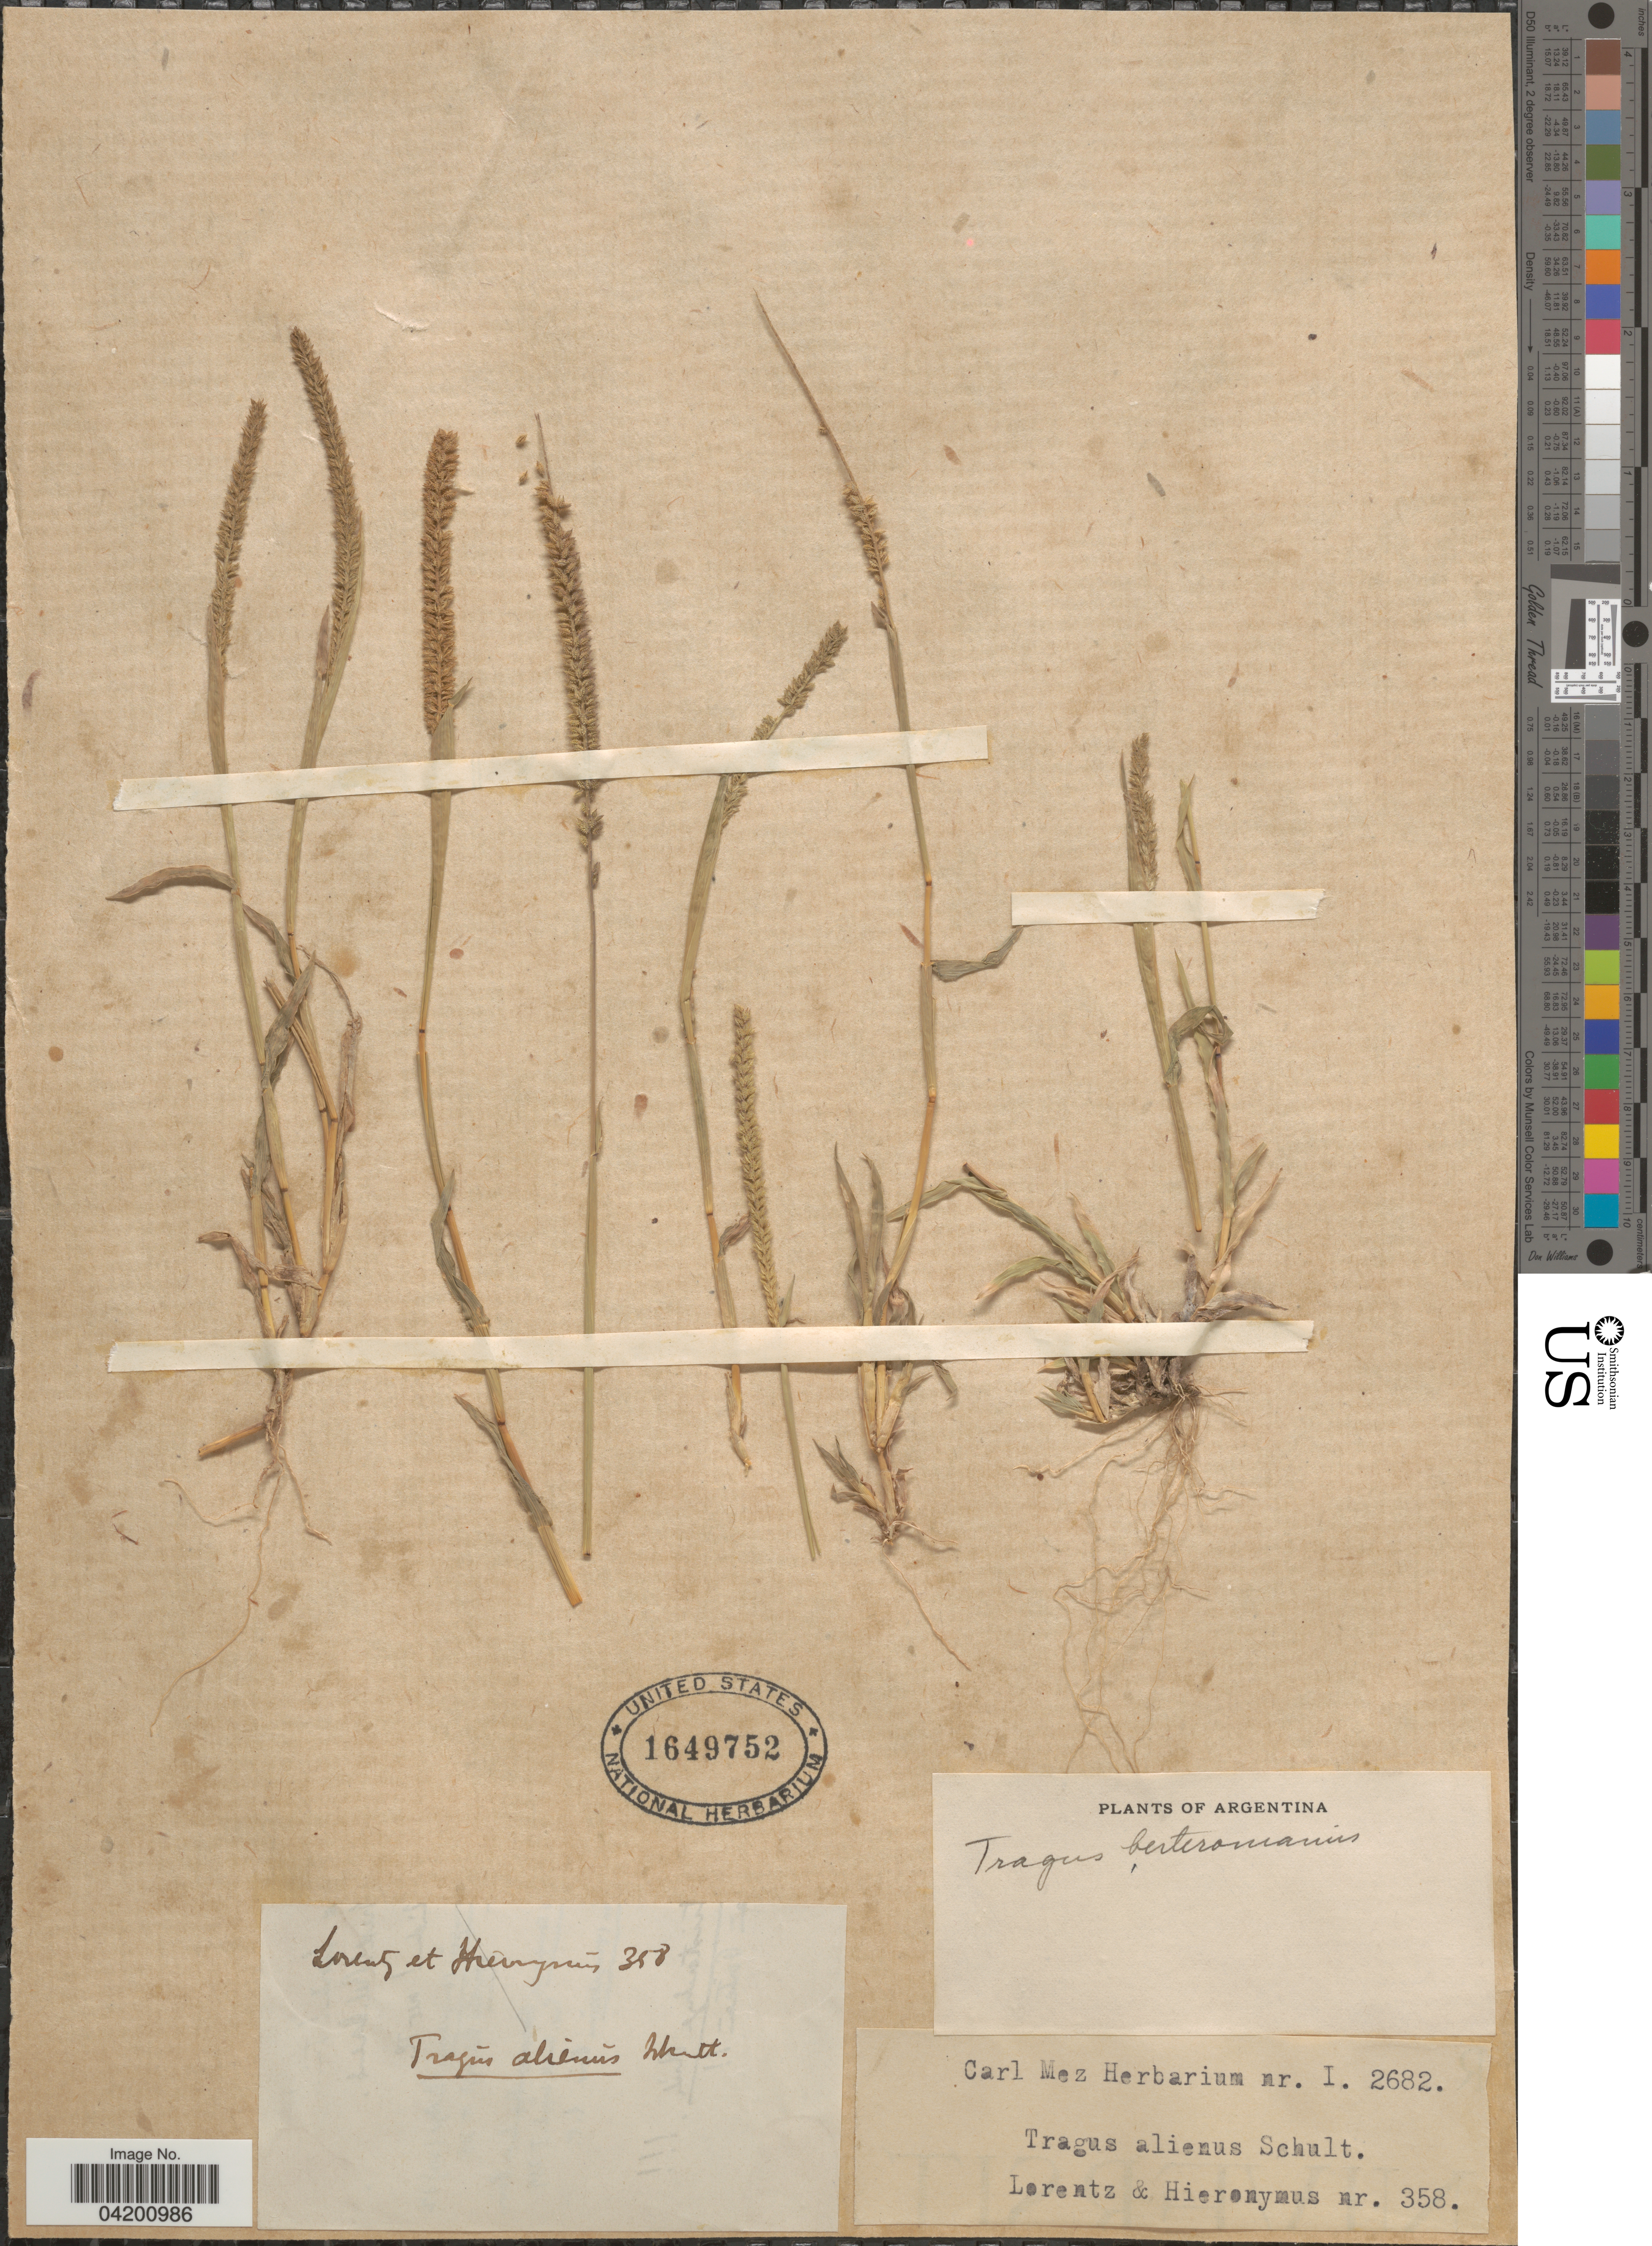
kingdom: Plantae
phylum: Tracheophyta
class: Liliopsida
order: Poales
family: Poaceae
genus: Tragus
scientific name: Tragus berteronianus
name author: Schult.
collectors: -. Lorentz & -. Hieronymus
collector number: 358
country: Argentina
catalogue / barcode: US 1649752